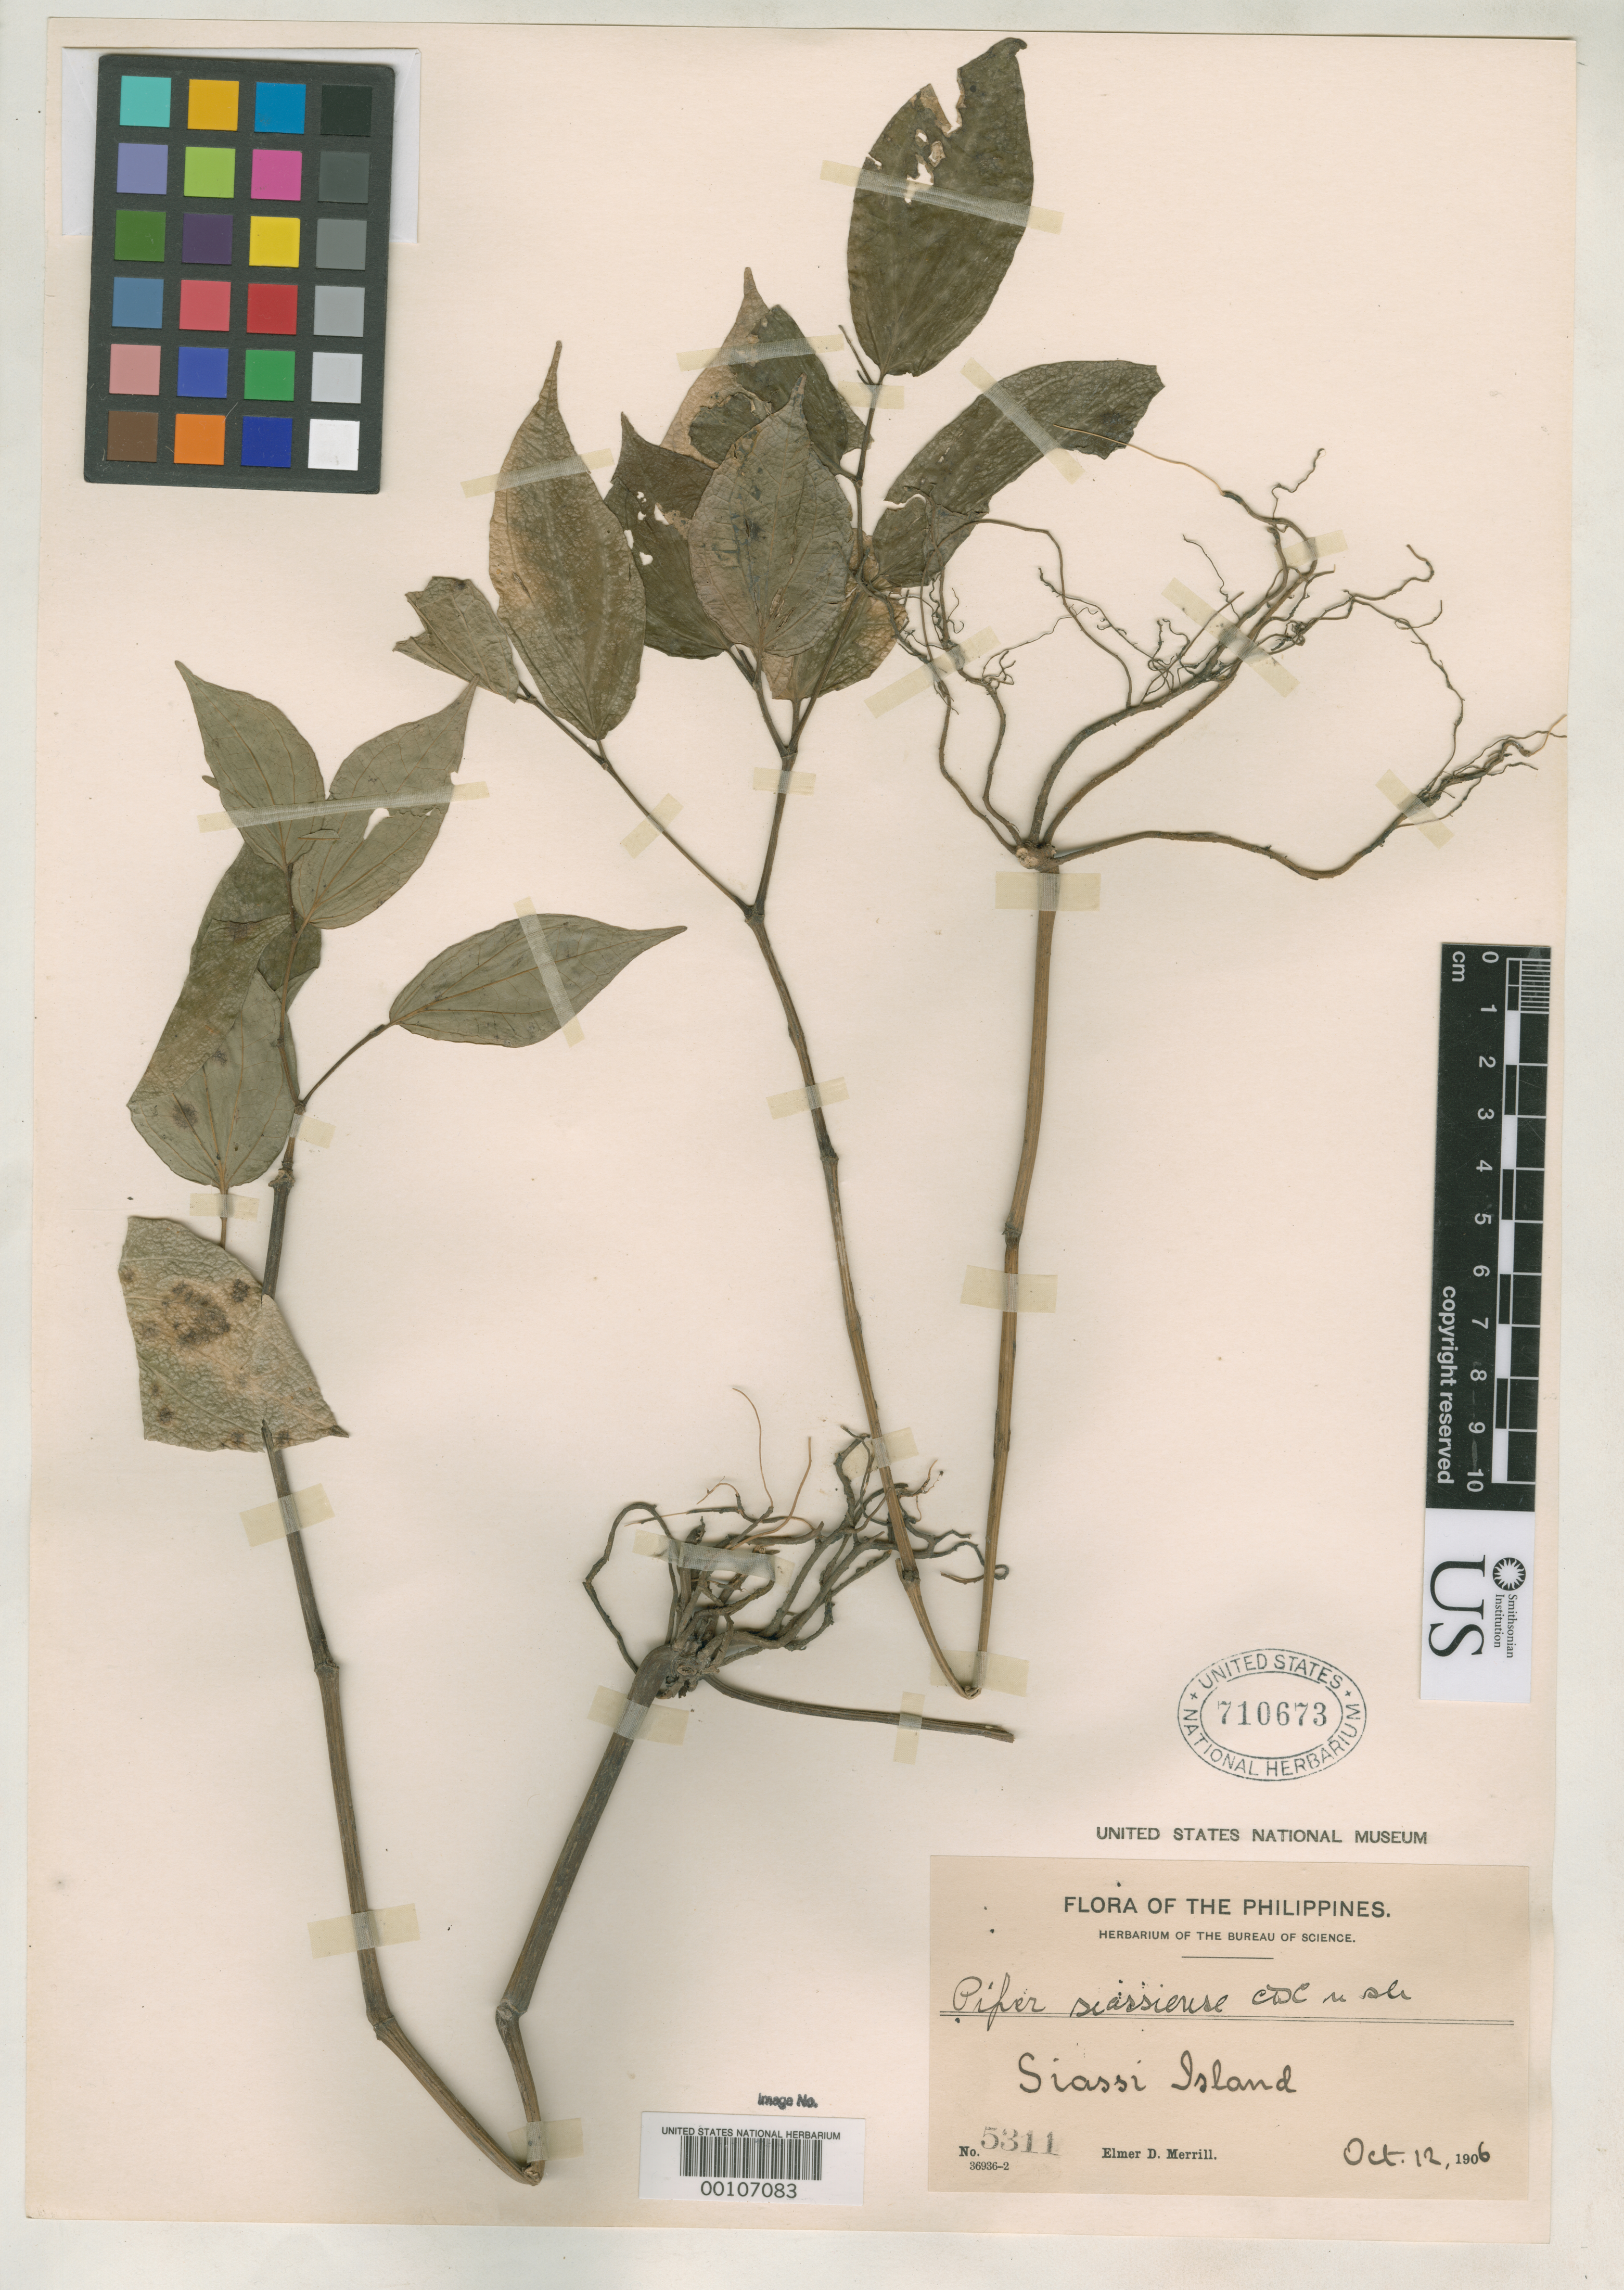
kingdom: Plantae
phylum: Tracheophyta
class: Magnoliopsida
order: Piperales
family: Piperaceae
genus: Piper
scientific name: Piper siassiense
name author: C. DC.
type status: Isotype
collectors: E. D. Merrill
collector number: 5311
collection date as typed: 12 Oct 1906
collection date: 1906-10-12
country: Philippines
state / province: Muslim Mindanao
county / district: Sulu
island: Siassi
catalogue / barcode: US 710673